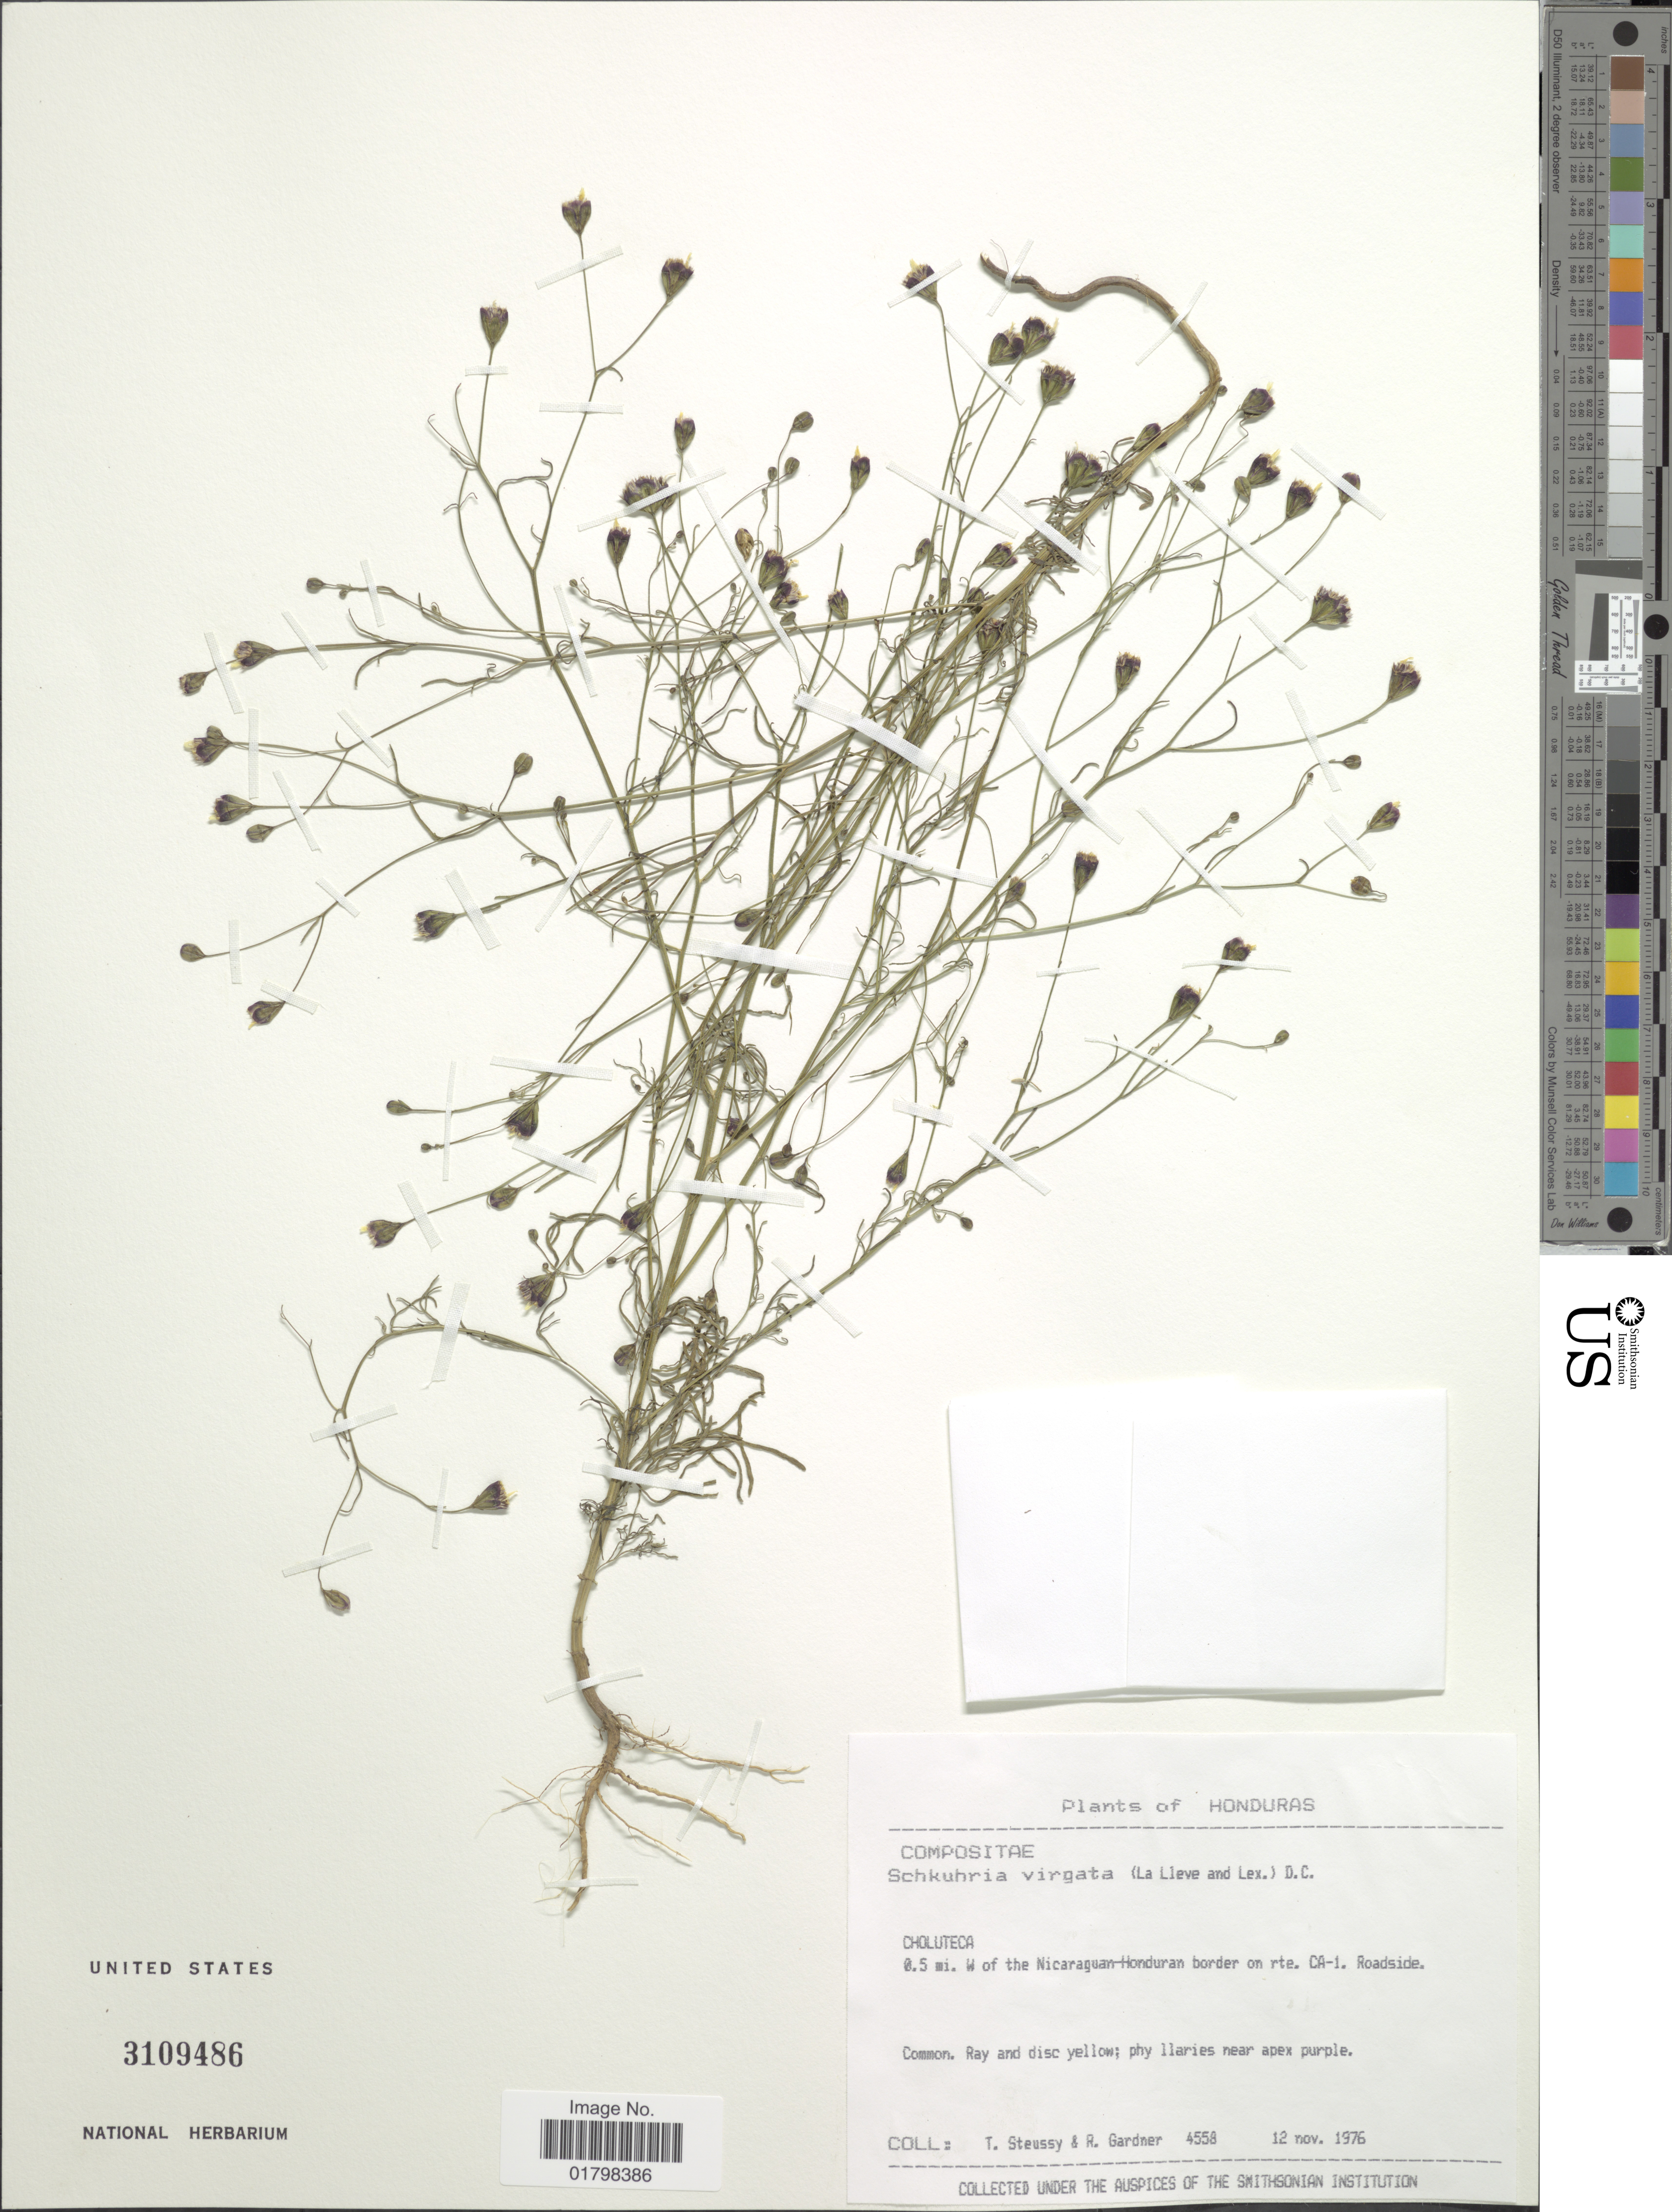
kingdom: Plantae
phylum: Tracheophyta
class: Magnoliopsida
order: Asterales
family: Asteraceae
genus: Schkuhria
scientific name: Schkuhria pinnata var. virgata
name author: (La Llave ex La Llave) Heiser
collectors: T. Steussy & R. C. Gardner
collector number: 4558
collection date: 1976-11-12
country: Honduras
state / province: Choluteca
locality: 0.5 mi. W of the Nicaragua-Honduran border on rte. CA-1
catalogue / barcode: US 3109486